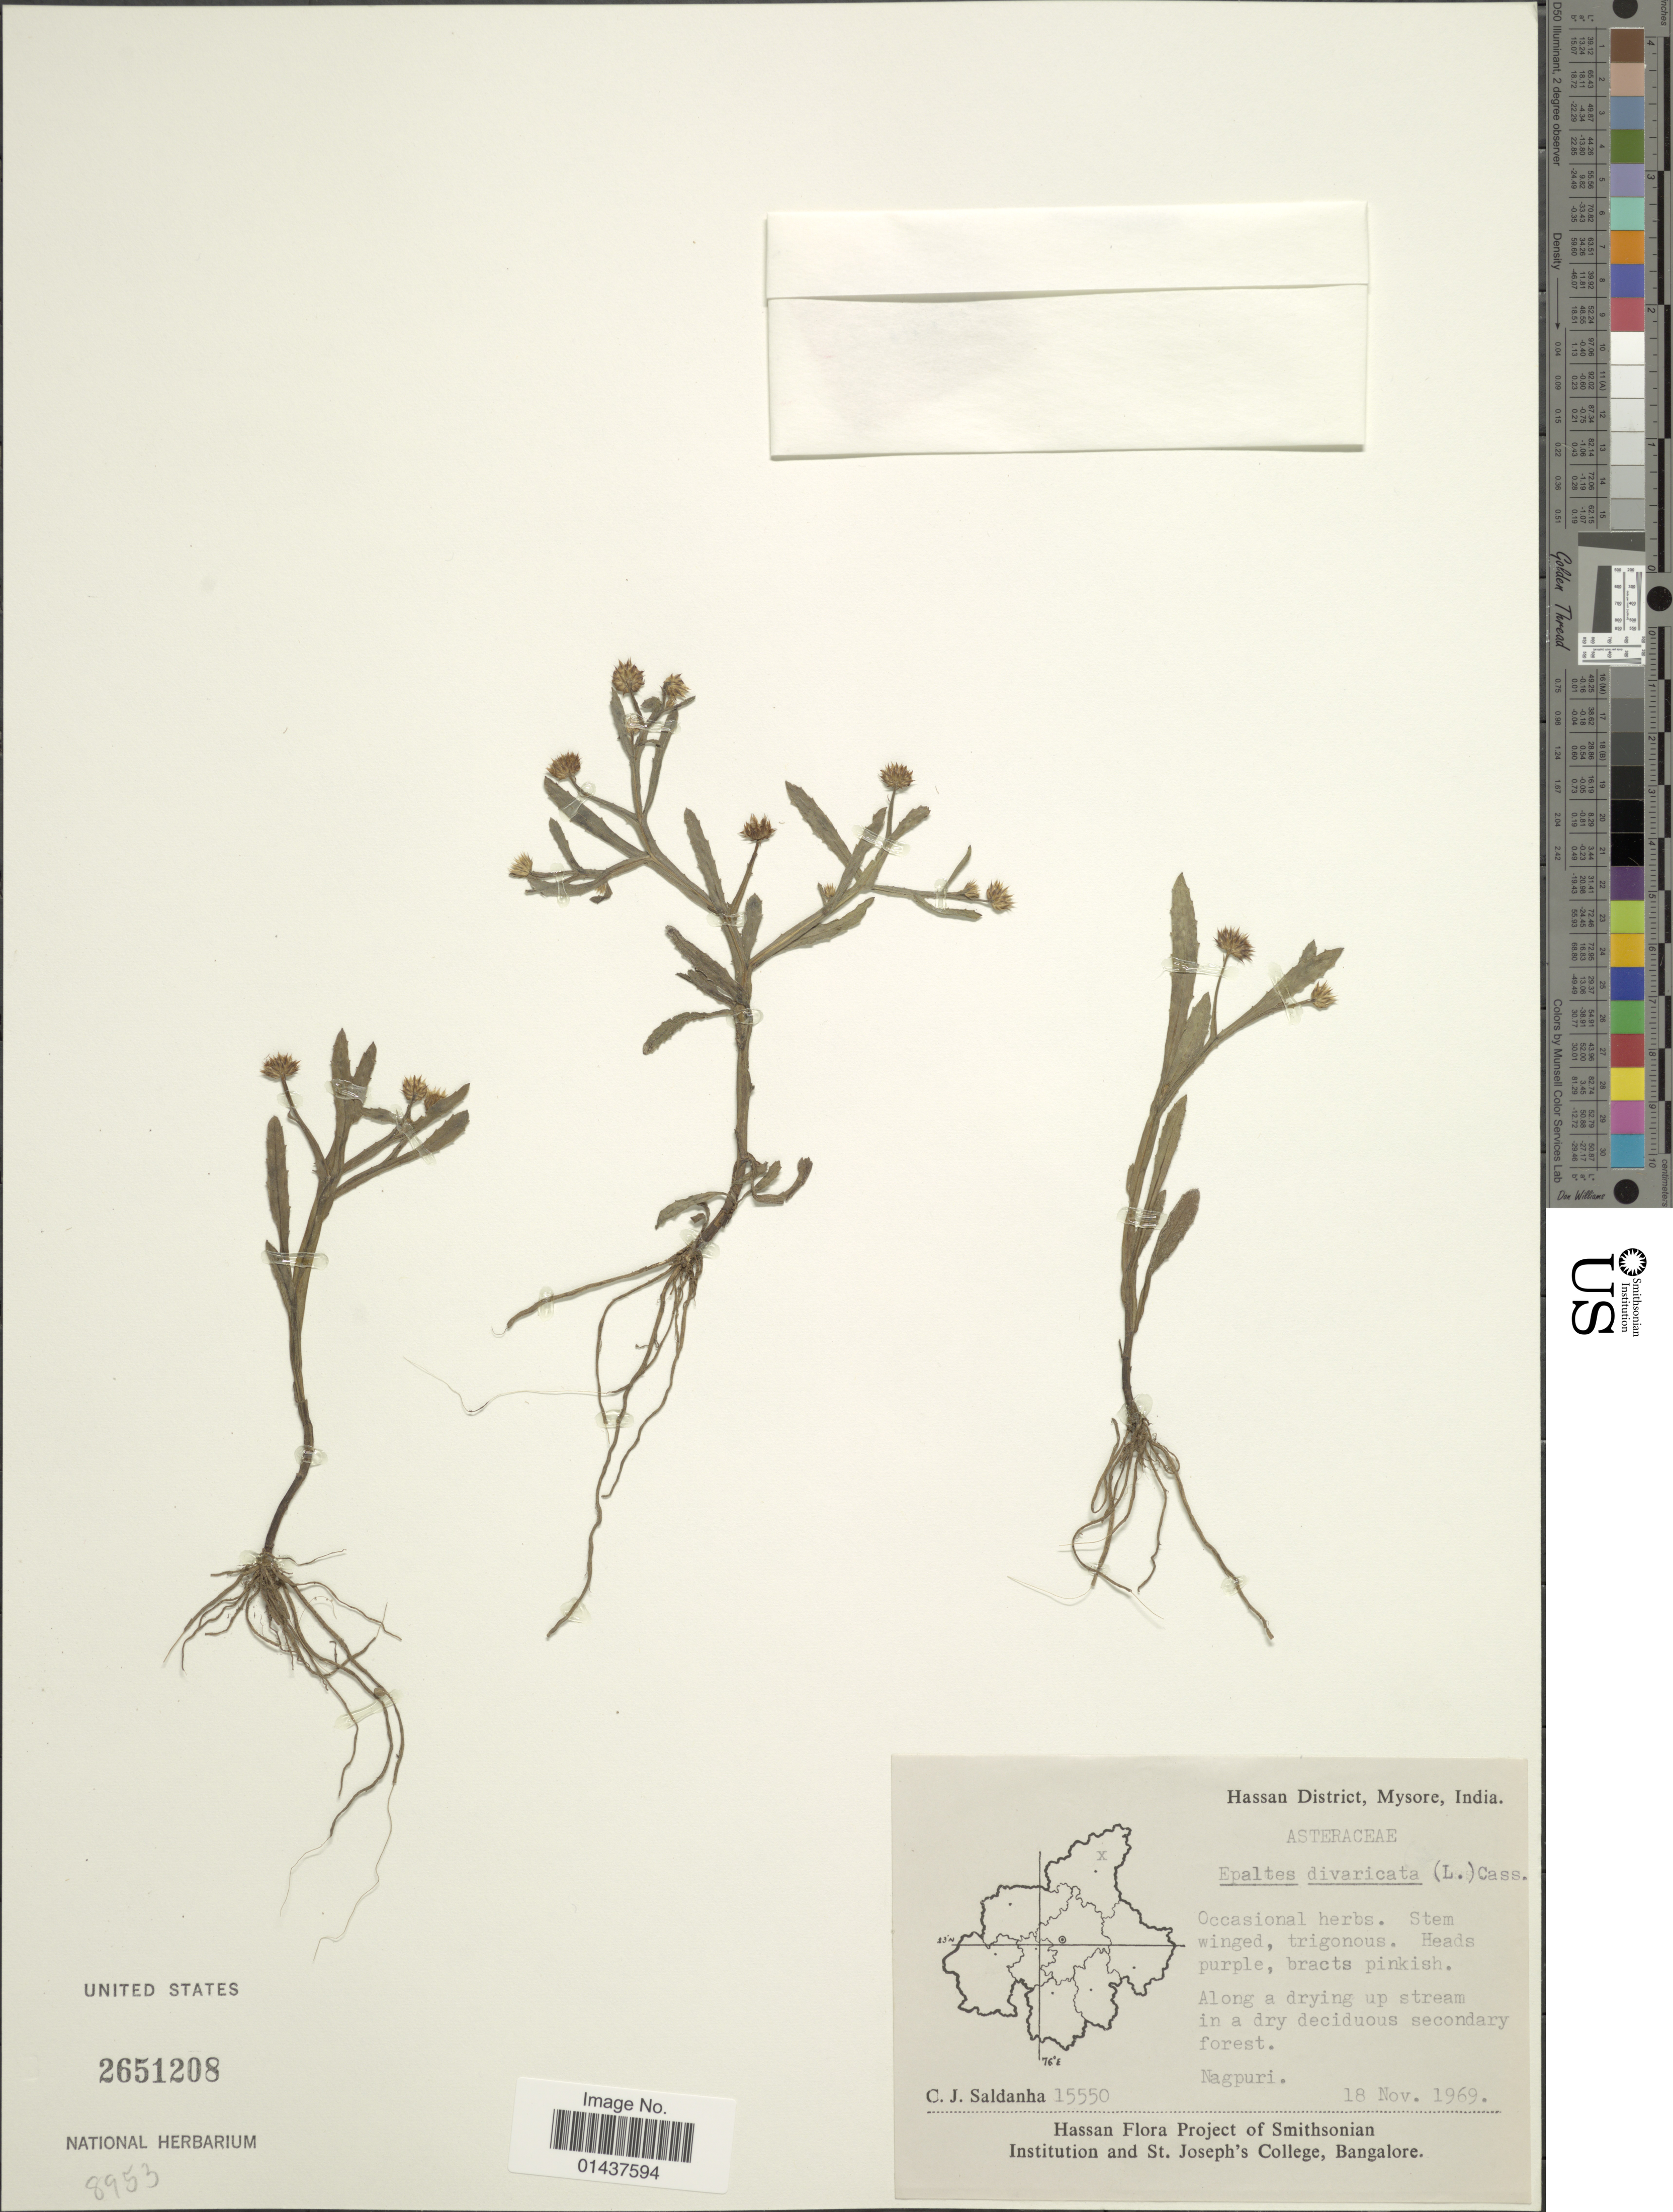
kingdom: Plantae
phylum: Tracheophyta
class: Magnoliopsida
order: Asterales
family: Asteraceae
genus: Epaltes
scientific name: Epaltes divaricata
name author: (L.) Cass.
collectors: C. J. Saldanha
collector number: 15550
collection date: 1969-11-18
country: India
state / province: Karnataka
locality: Hassan District, Mysore, Along a drying up stream in a dry deciduous secondary forest, Nagpuri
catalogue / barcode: US 2651208